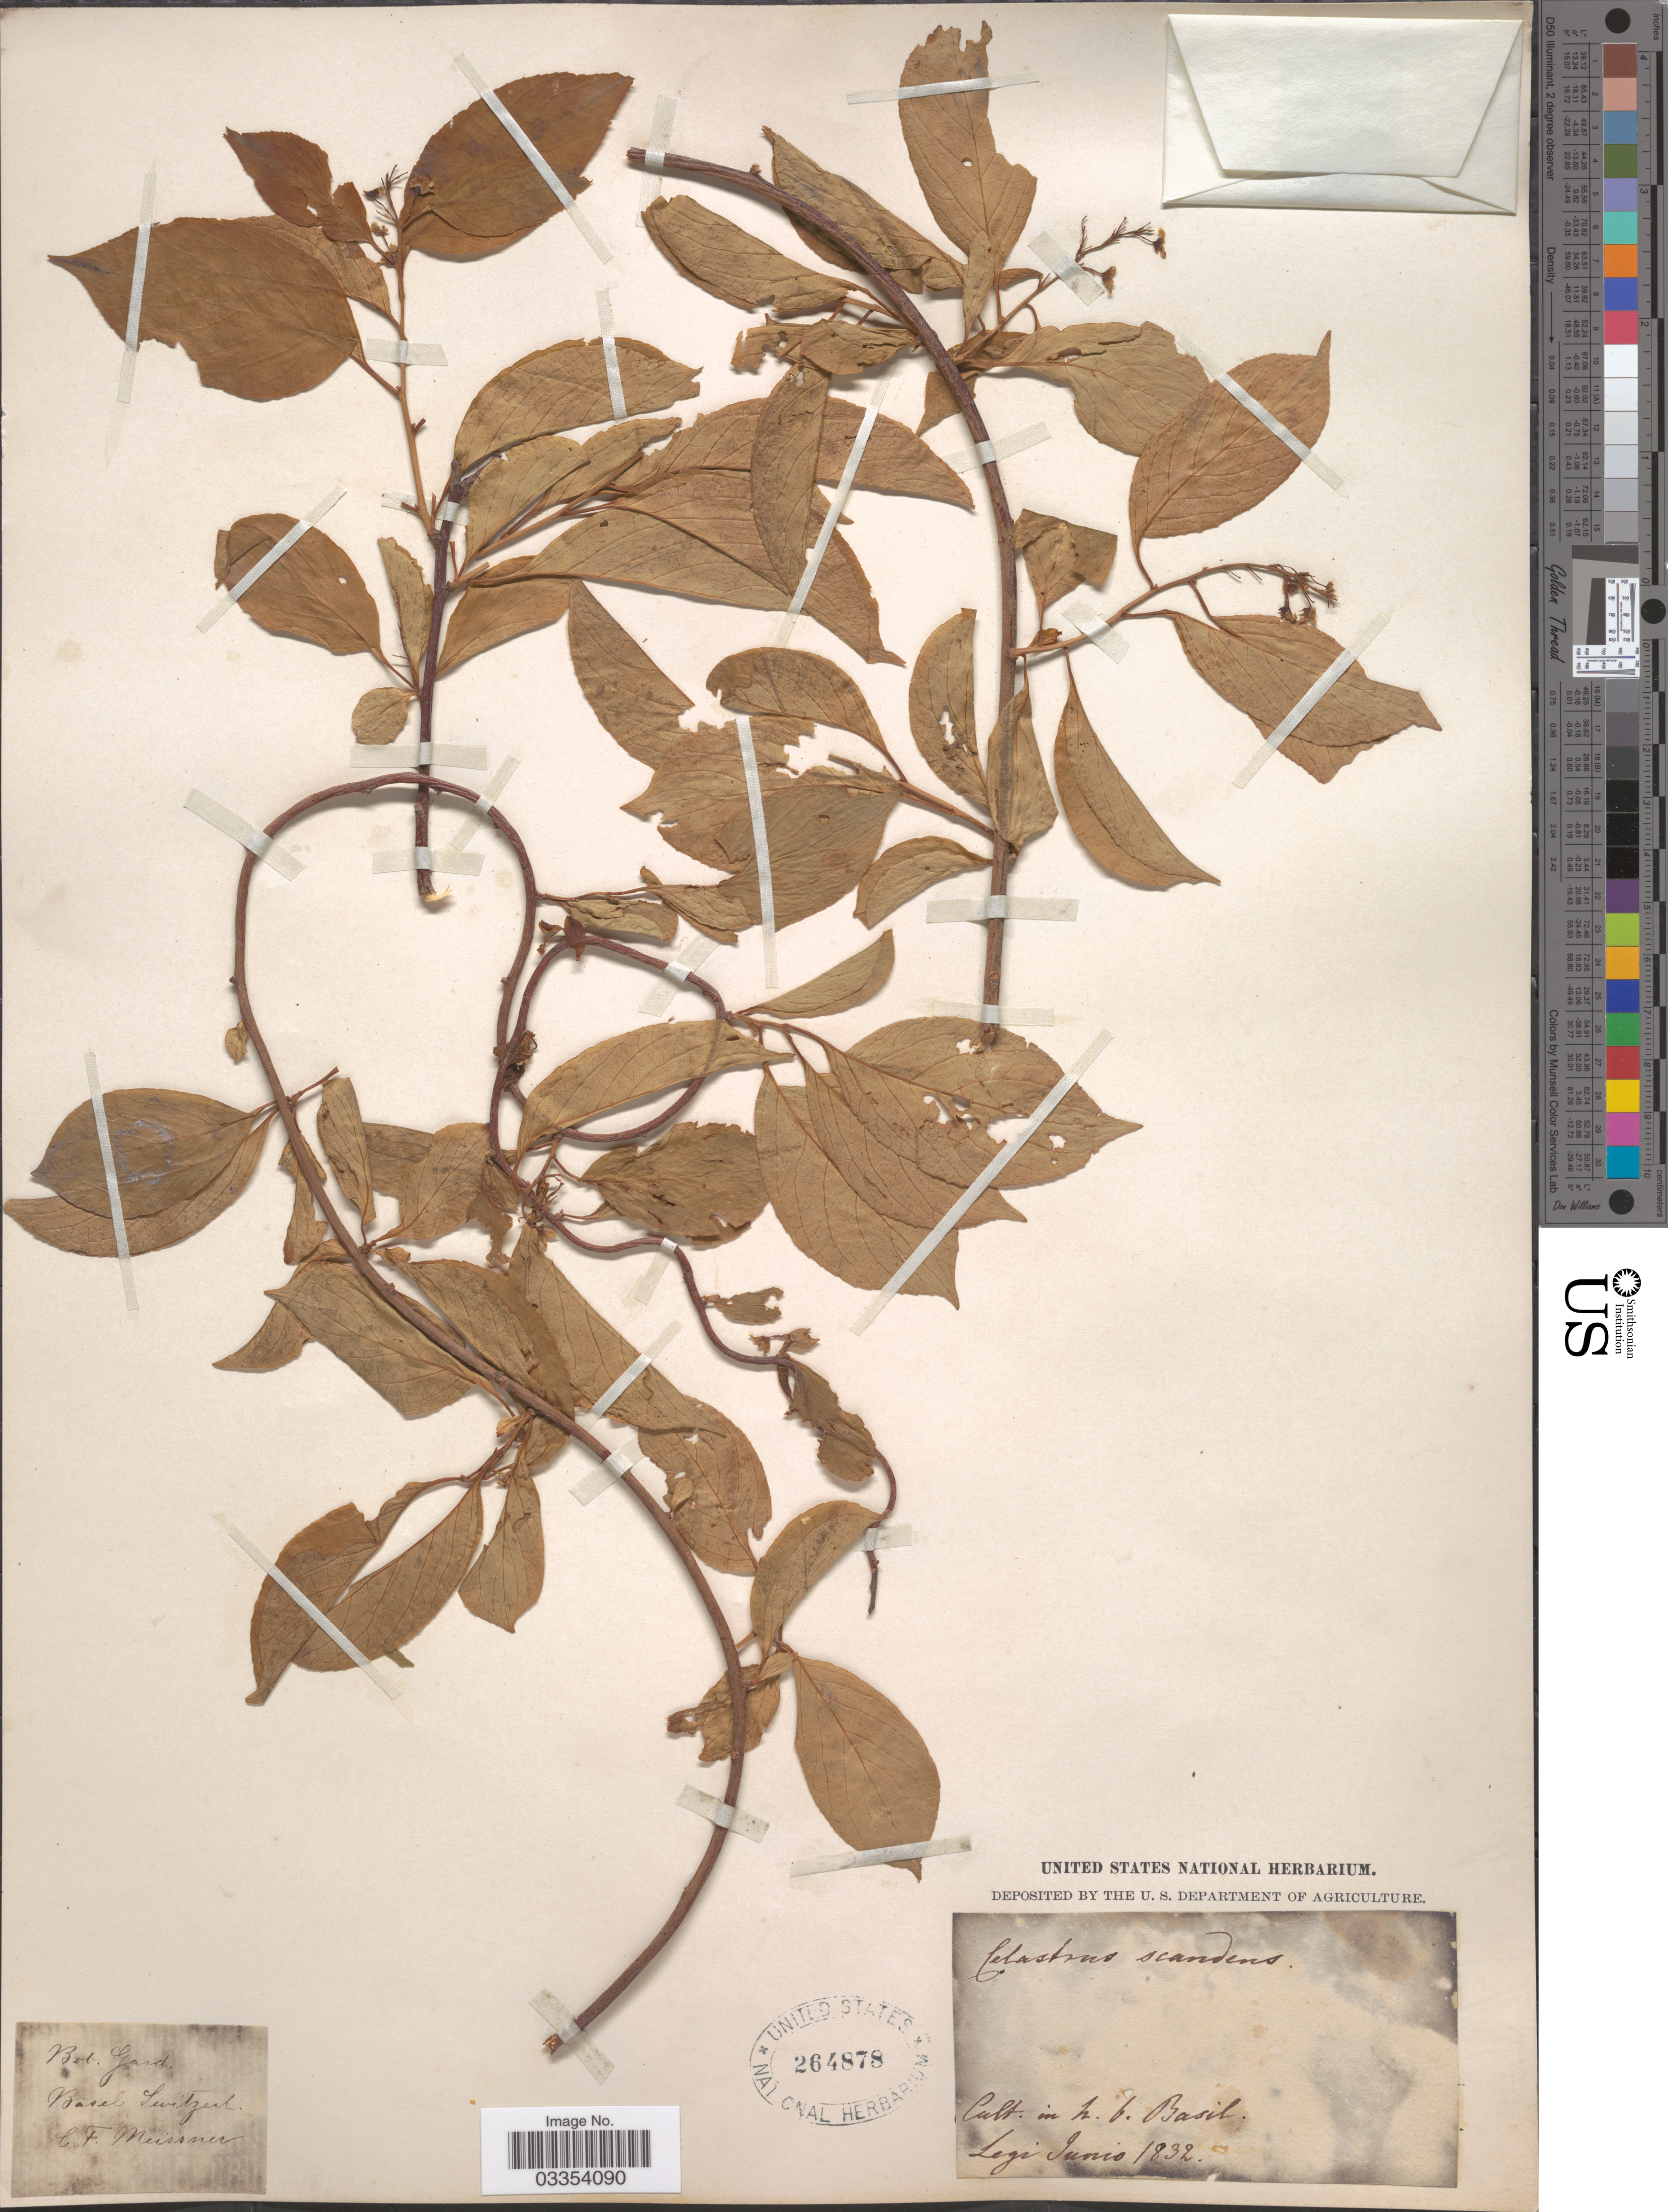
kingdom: Plantae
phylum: Tracheophyta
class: Magnoliopsida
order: Celastrales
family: Celastraceae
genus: Celastrus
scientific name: Celastrus scandens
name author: L.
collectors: C. F. W. Meissner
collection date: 1832-06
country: Switzerland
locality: Bot. Gard. Basel. h. b. Basil.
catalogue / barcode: US 264878